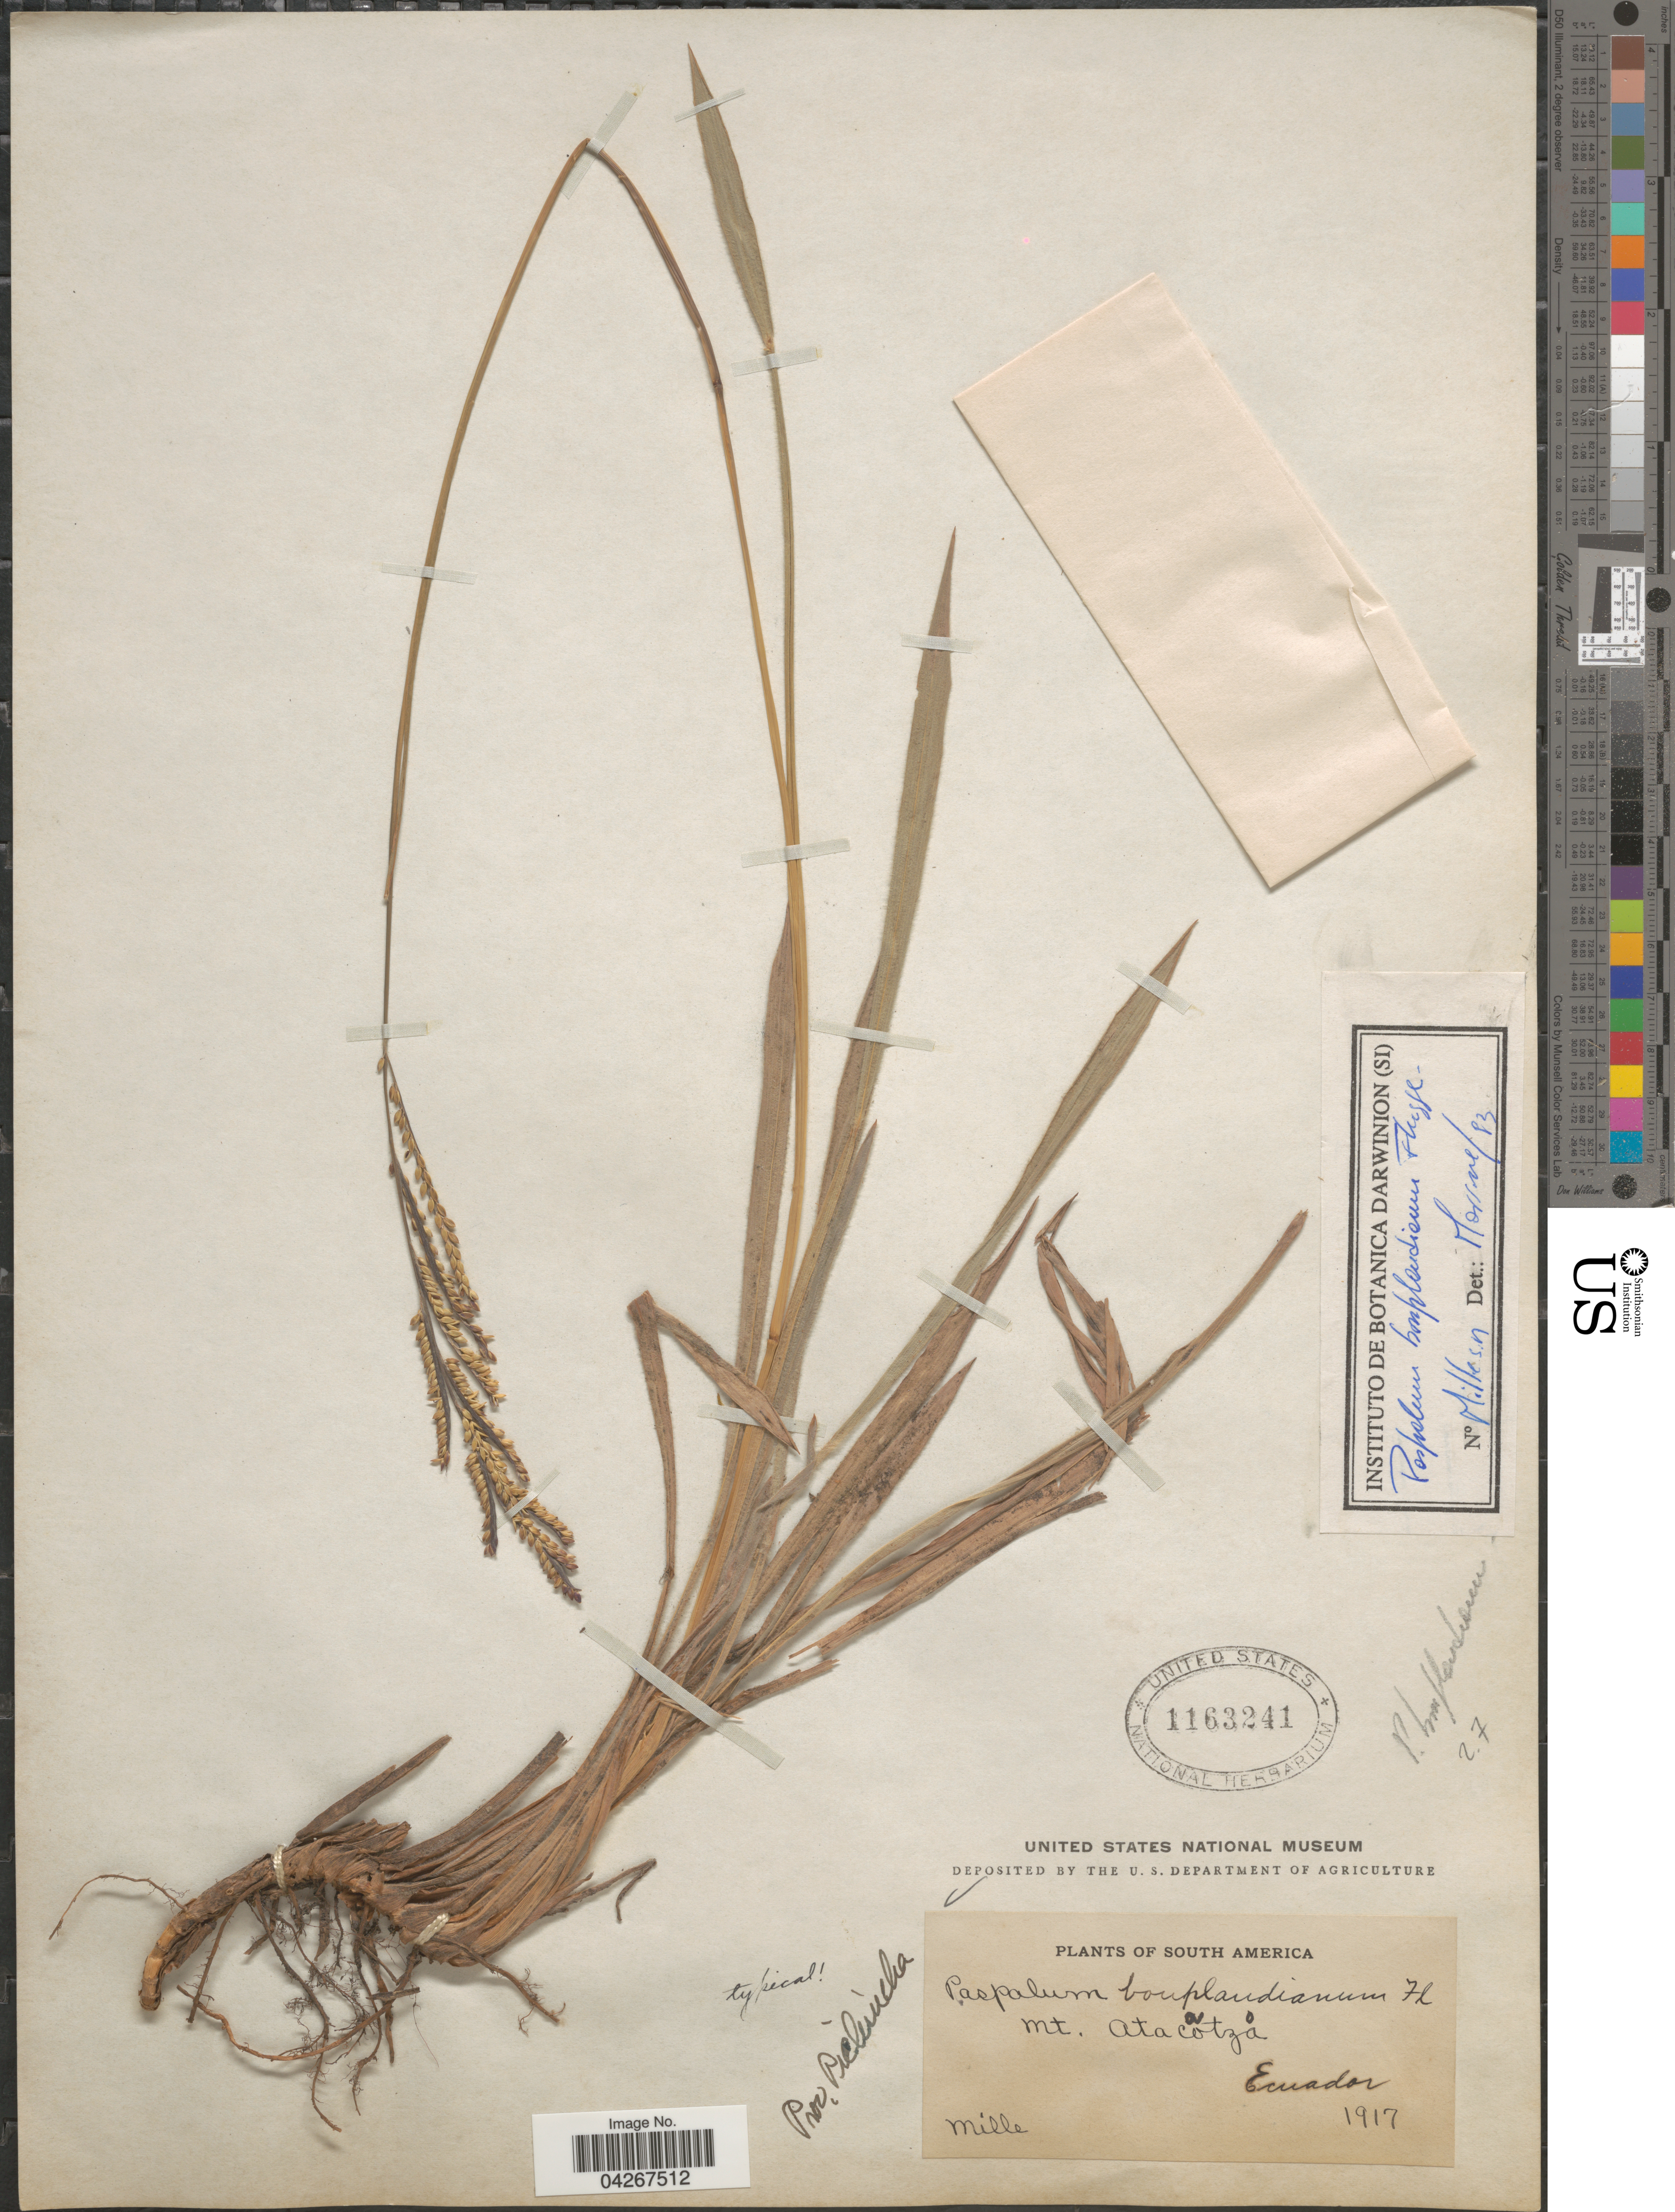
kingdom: Plantae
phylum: Tracheophyta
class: Liliopsida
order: Poales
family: Poaceae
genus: Paspalum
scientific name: Paspalum bonplandianum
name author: Flüggé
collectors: Mille, --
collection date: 1917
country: Ecuador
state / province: Pichincha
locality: Mt. Atacatzo.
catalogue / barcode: US 1163241